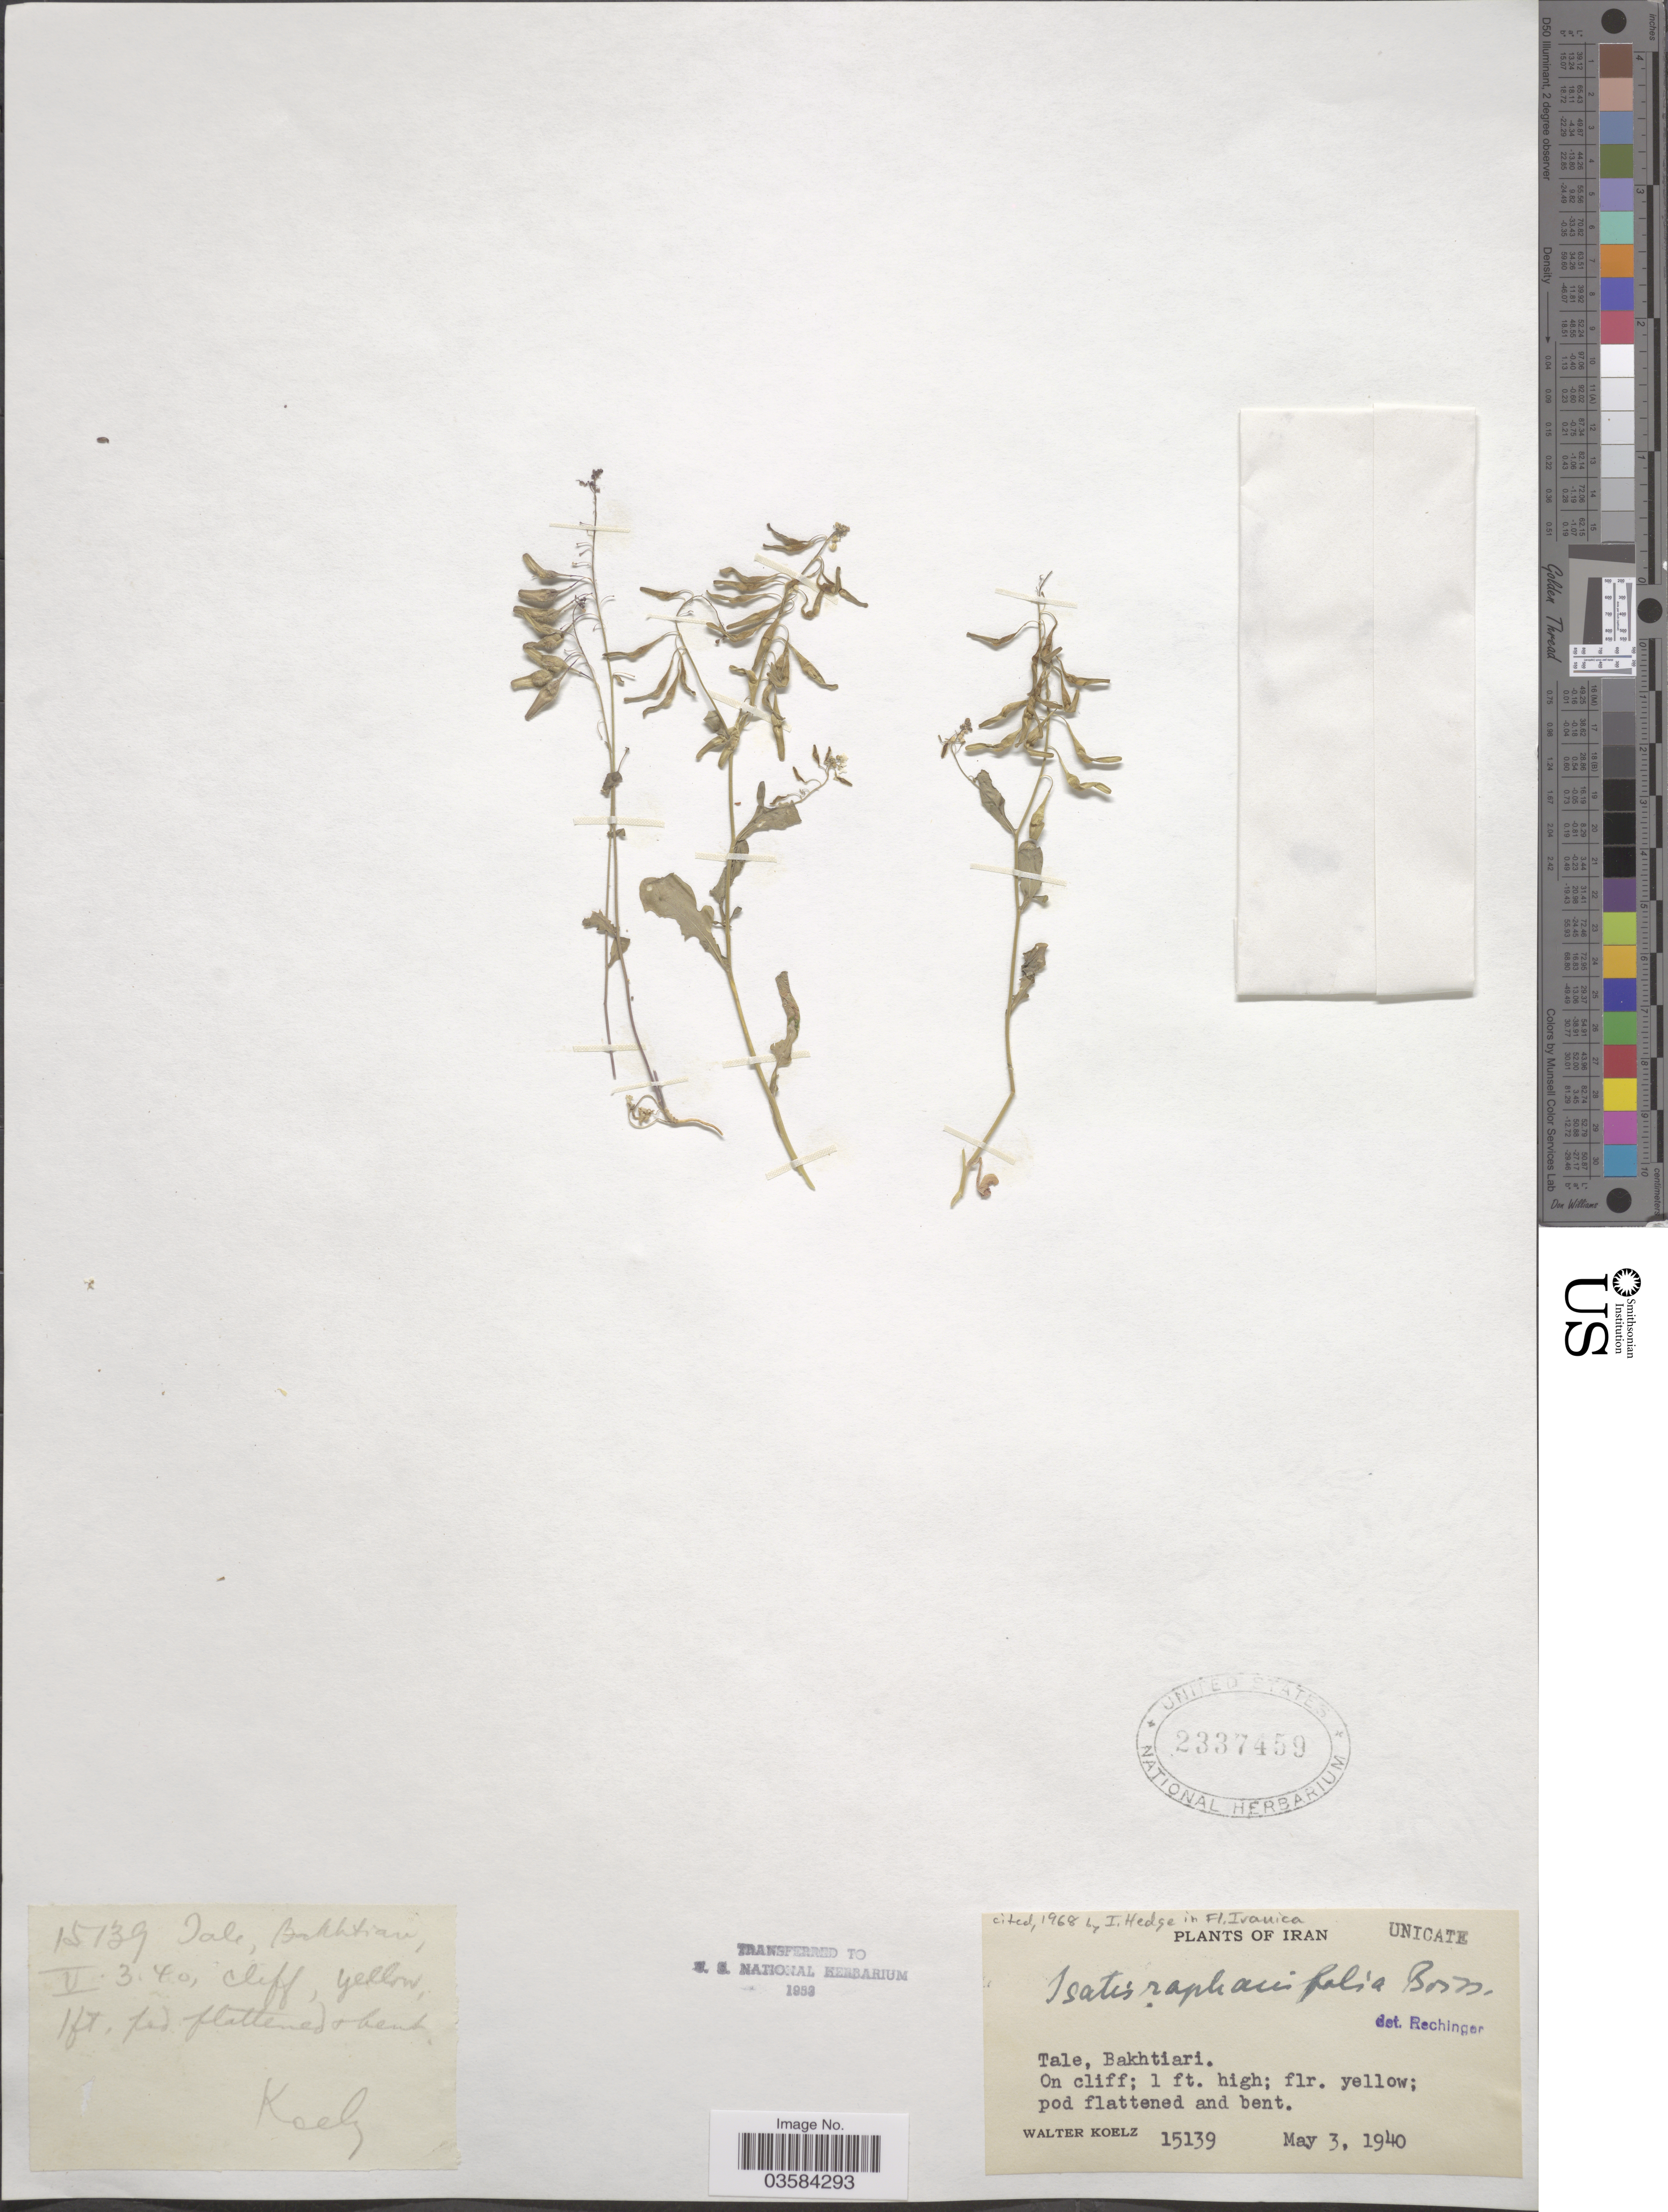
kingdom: Plantae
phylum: Tracheophyta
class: Magnoliopsida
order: Brassicales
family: Brassicaceae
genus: Isatis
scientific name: Isatis raphanifolia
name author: Boiss.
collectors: W. N. Koelz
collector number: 15139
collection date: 1940-05-03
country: Iran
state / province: Chahar Mahaal and Bakhtiari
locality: Tale, Bakhtiari.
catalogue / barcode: US 2337459